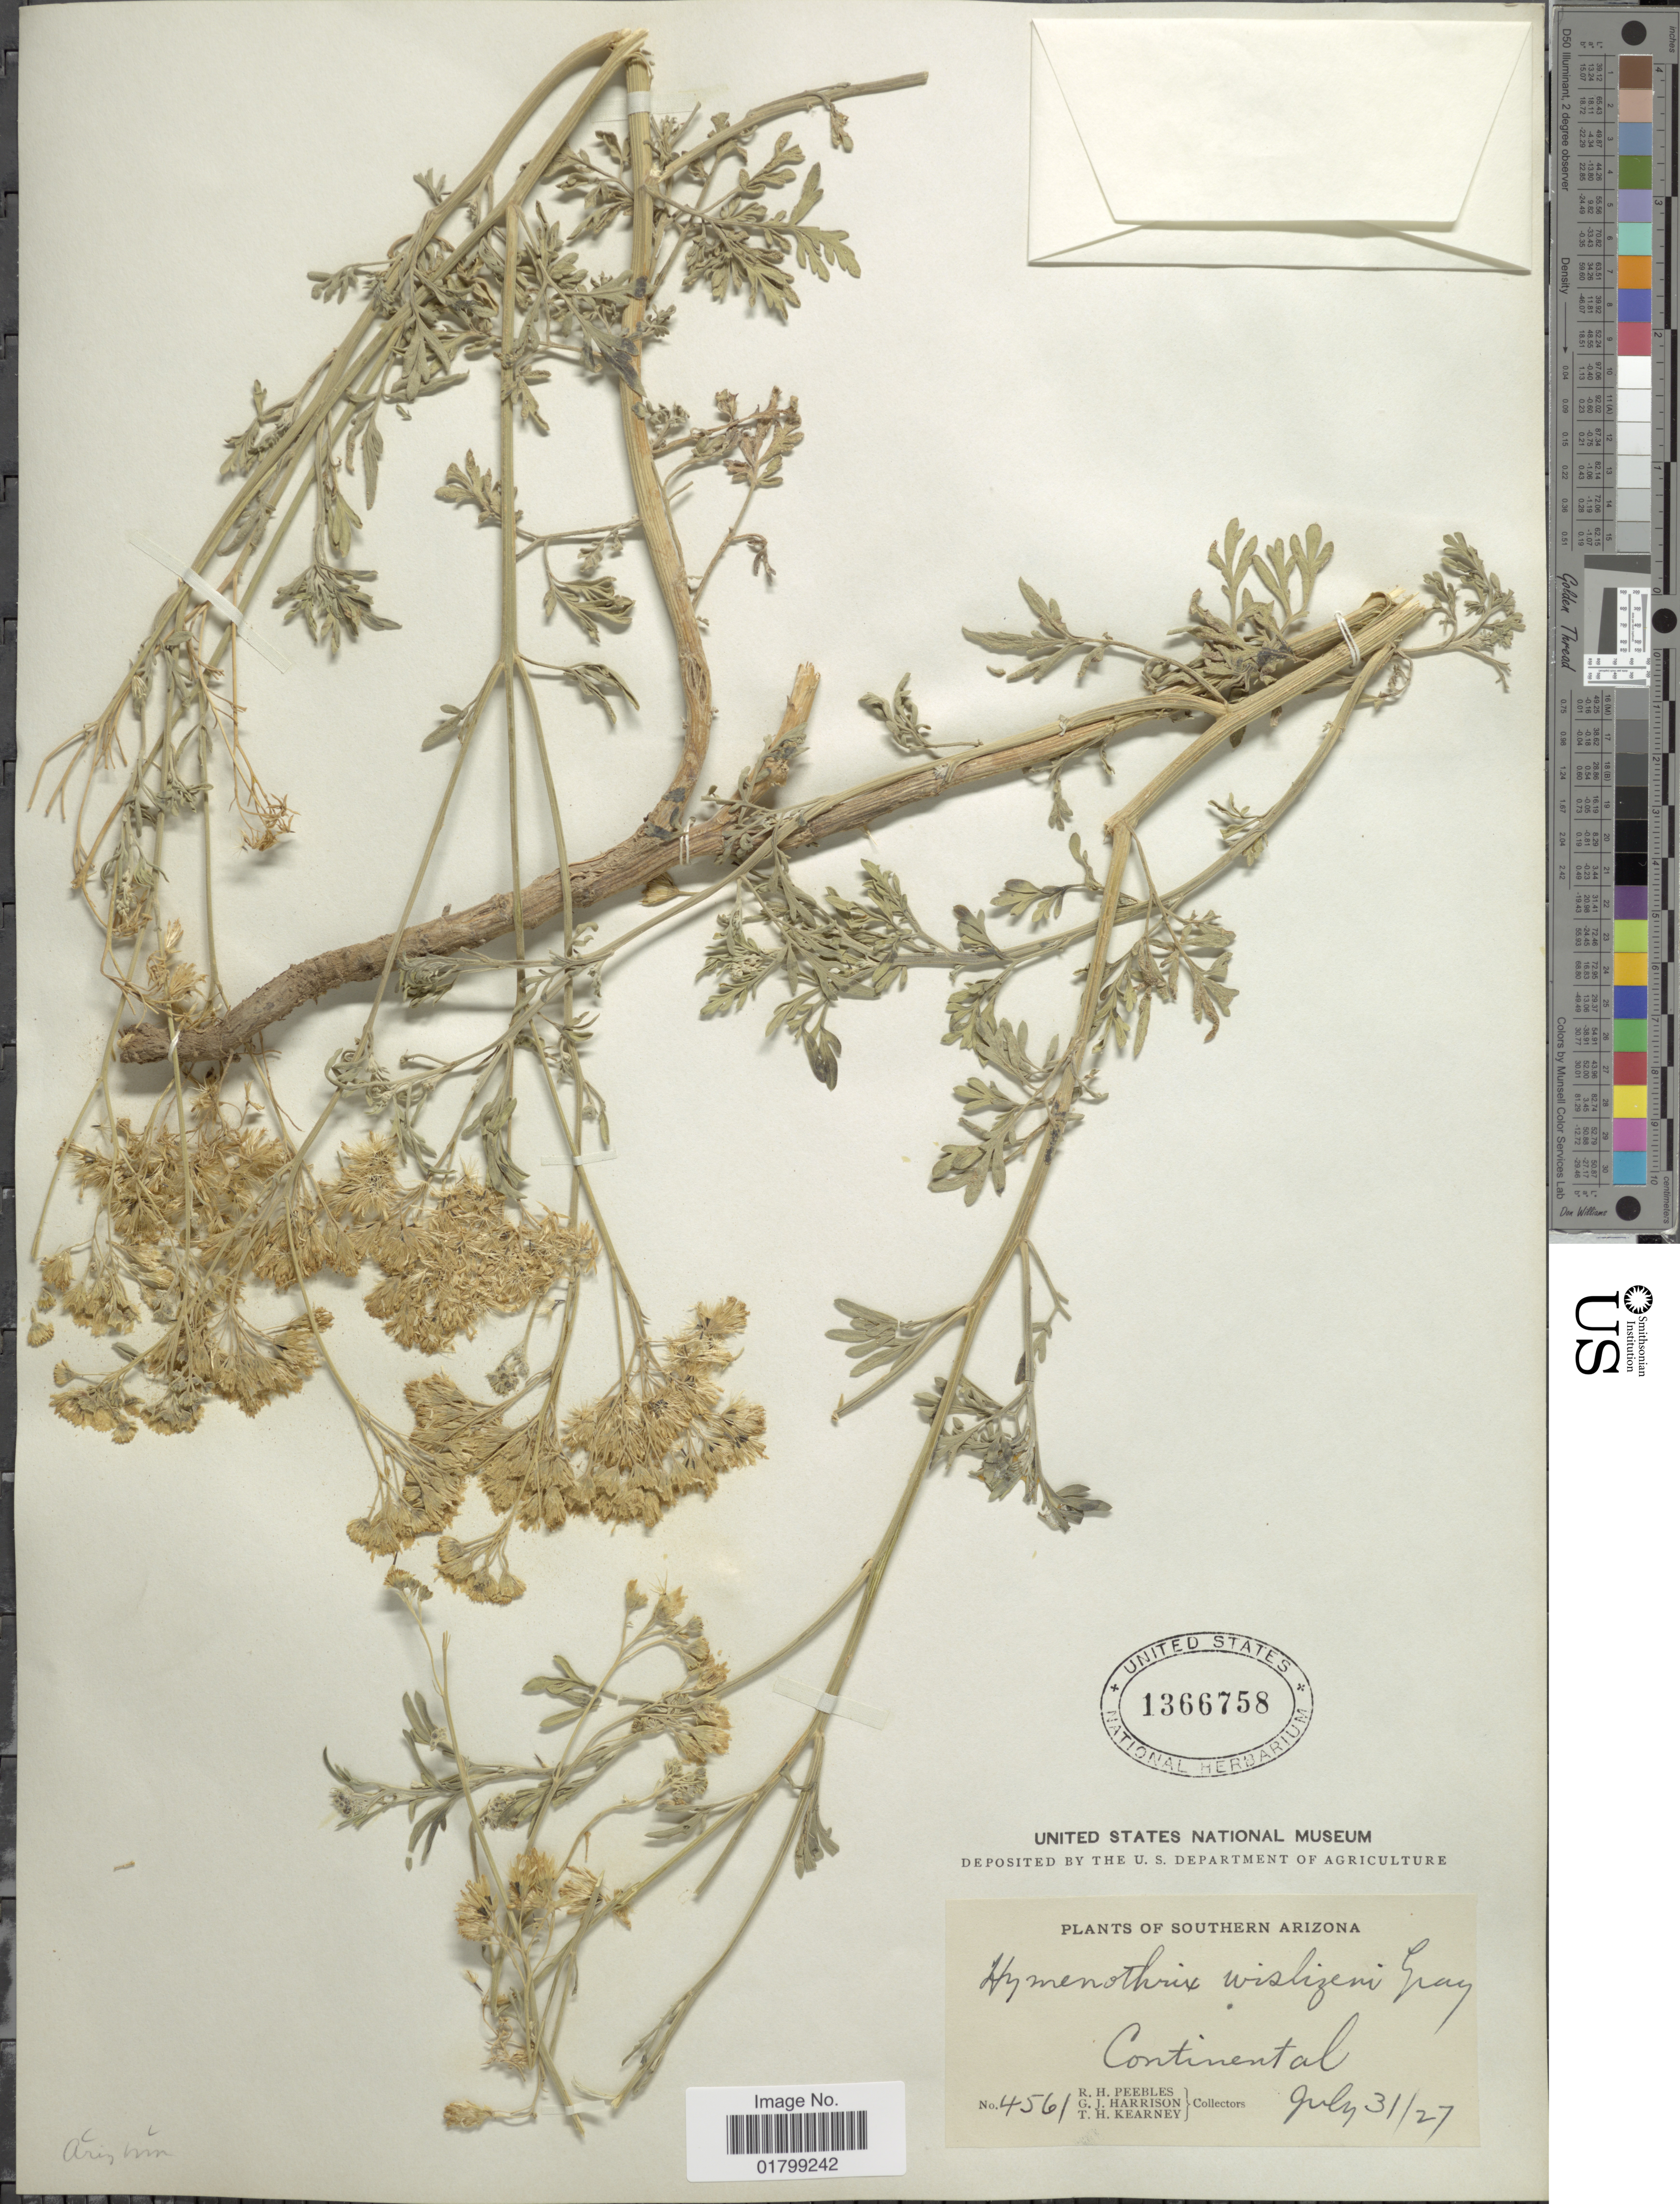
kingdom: Plantae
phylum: Tracheophyta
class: Magnoliopsida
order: Asterales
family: Asteraceae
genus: Hymenothrix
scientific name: Hymenothrix wislizenii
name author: A. Gray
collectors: R. H. Peebles, G. J. Harrison & T. H. Kearney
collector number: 4561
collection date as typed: Transcribed d/m/y: 31/7/27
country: United States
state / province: Arizona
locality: Southern Arizona, Continental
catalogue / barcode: US 1366758